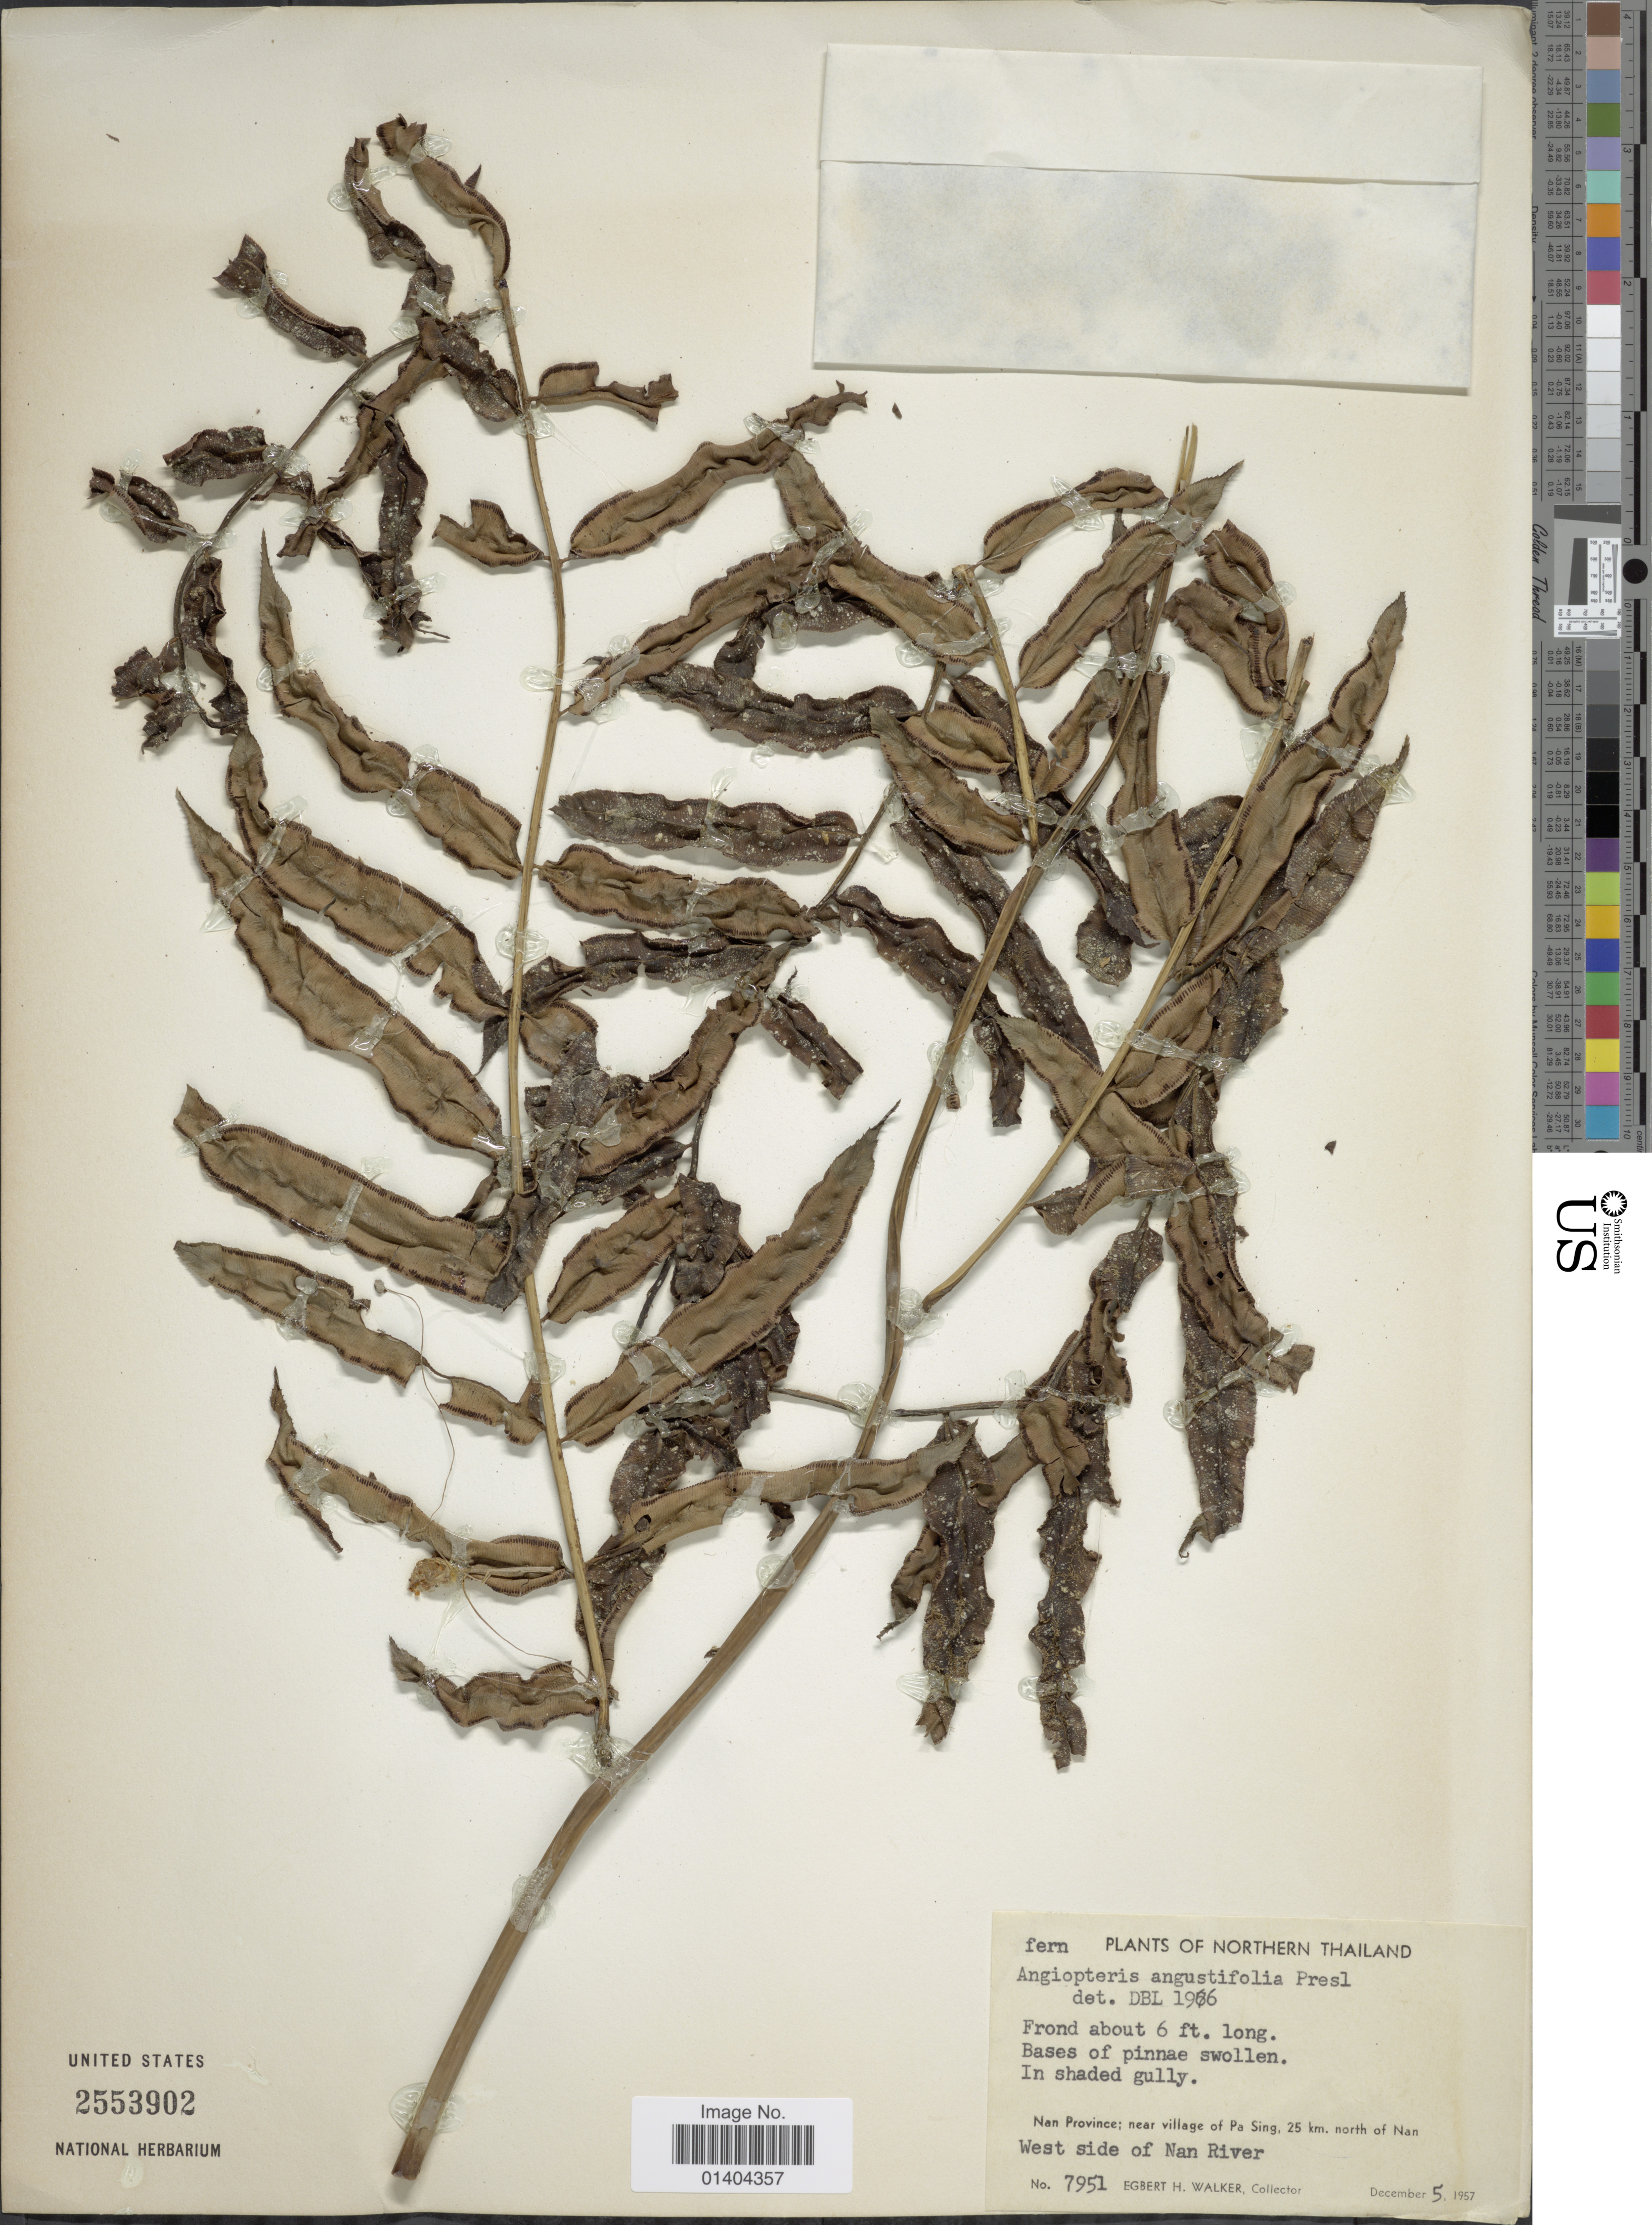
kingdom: Plantae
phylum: Tracheophyta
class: Polypodiopsida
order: Marattiales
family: Marattiaceae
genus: Angiopteris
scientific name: Angiopteris angustifolia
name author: C. Presl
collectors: E. H. Walker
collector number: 7951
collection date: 1957-12-02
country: Thailand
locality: Northern Thailand, Nan Province: near village of Pa Sing, 25 km3 north of Nan, West side of Nan River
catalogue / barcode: US 2553902